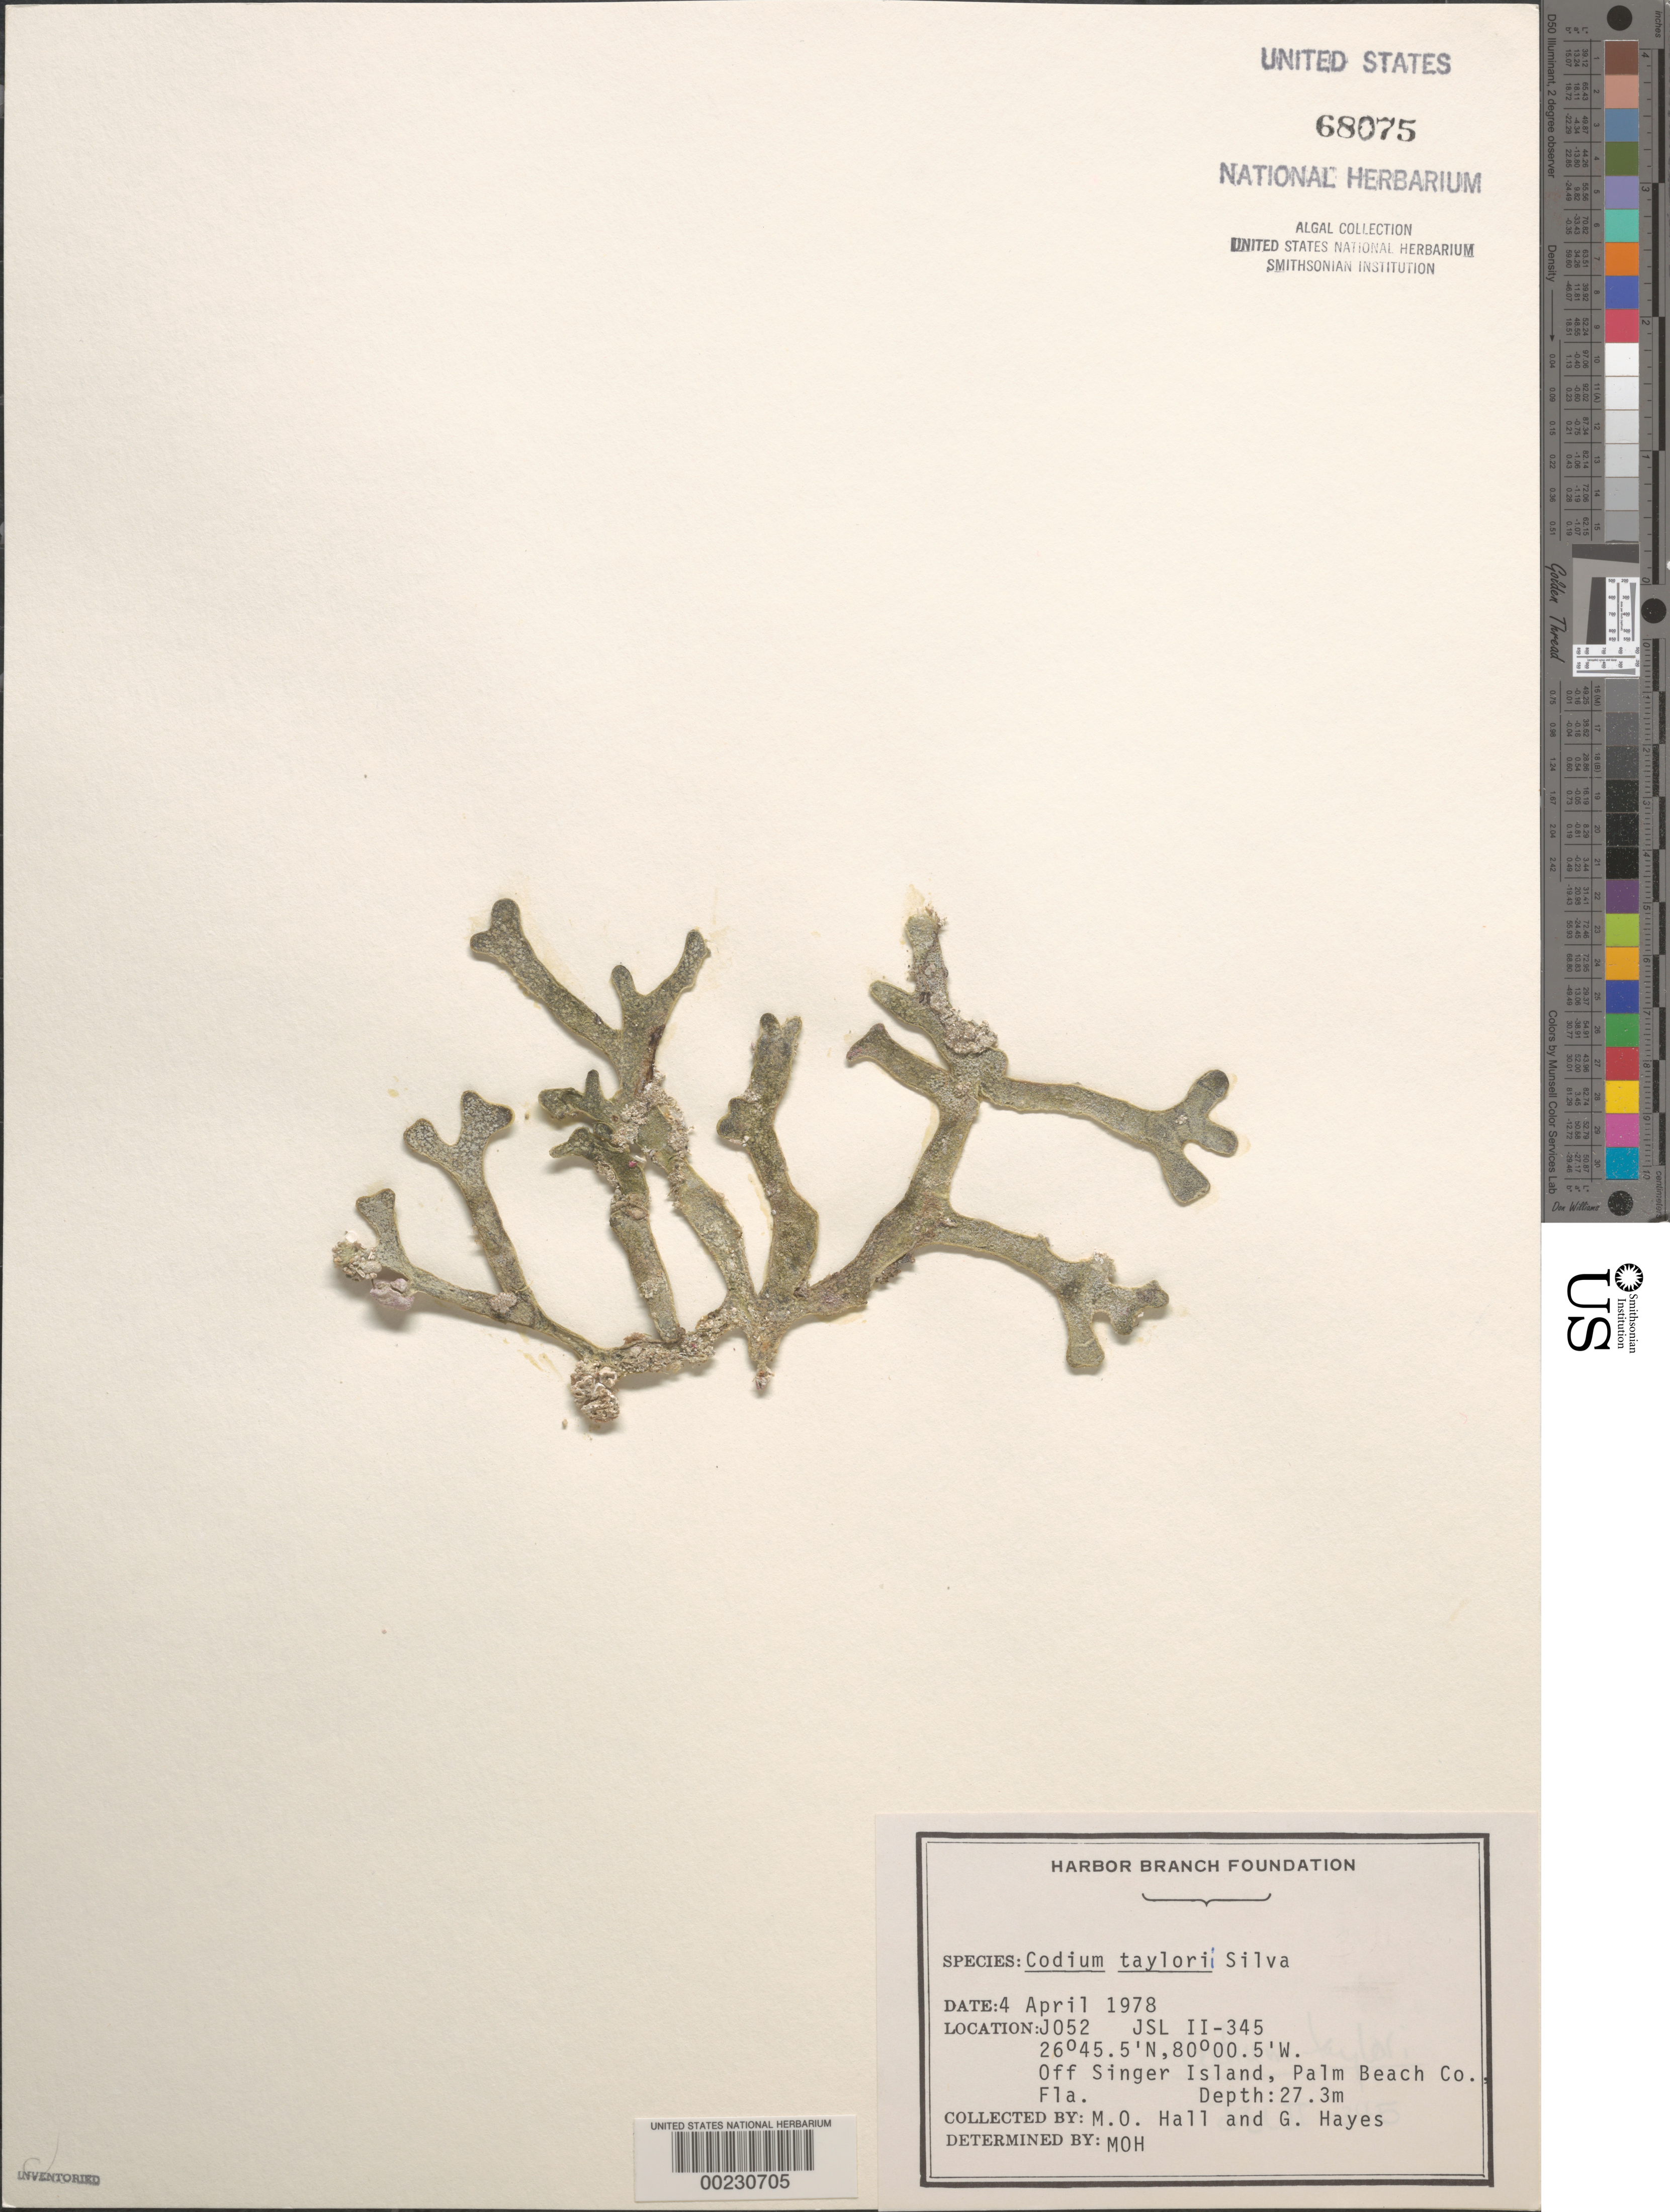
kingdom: Plantae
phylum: Chlorophyta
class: Ulvophyceae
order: Bryopsidales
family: Codiaceae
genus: Codium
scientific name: Codium taylorii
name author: P.C. Silva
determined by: Hall, M. O.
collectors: M. Hall & G. Hayes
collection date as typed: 04 Apr 1978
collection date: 1978-04-04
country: United States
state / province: Florida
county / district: Palm Beach County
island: Singer Island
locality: Off Singer Island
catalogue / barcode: US 68075